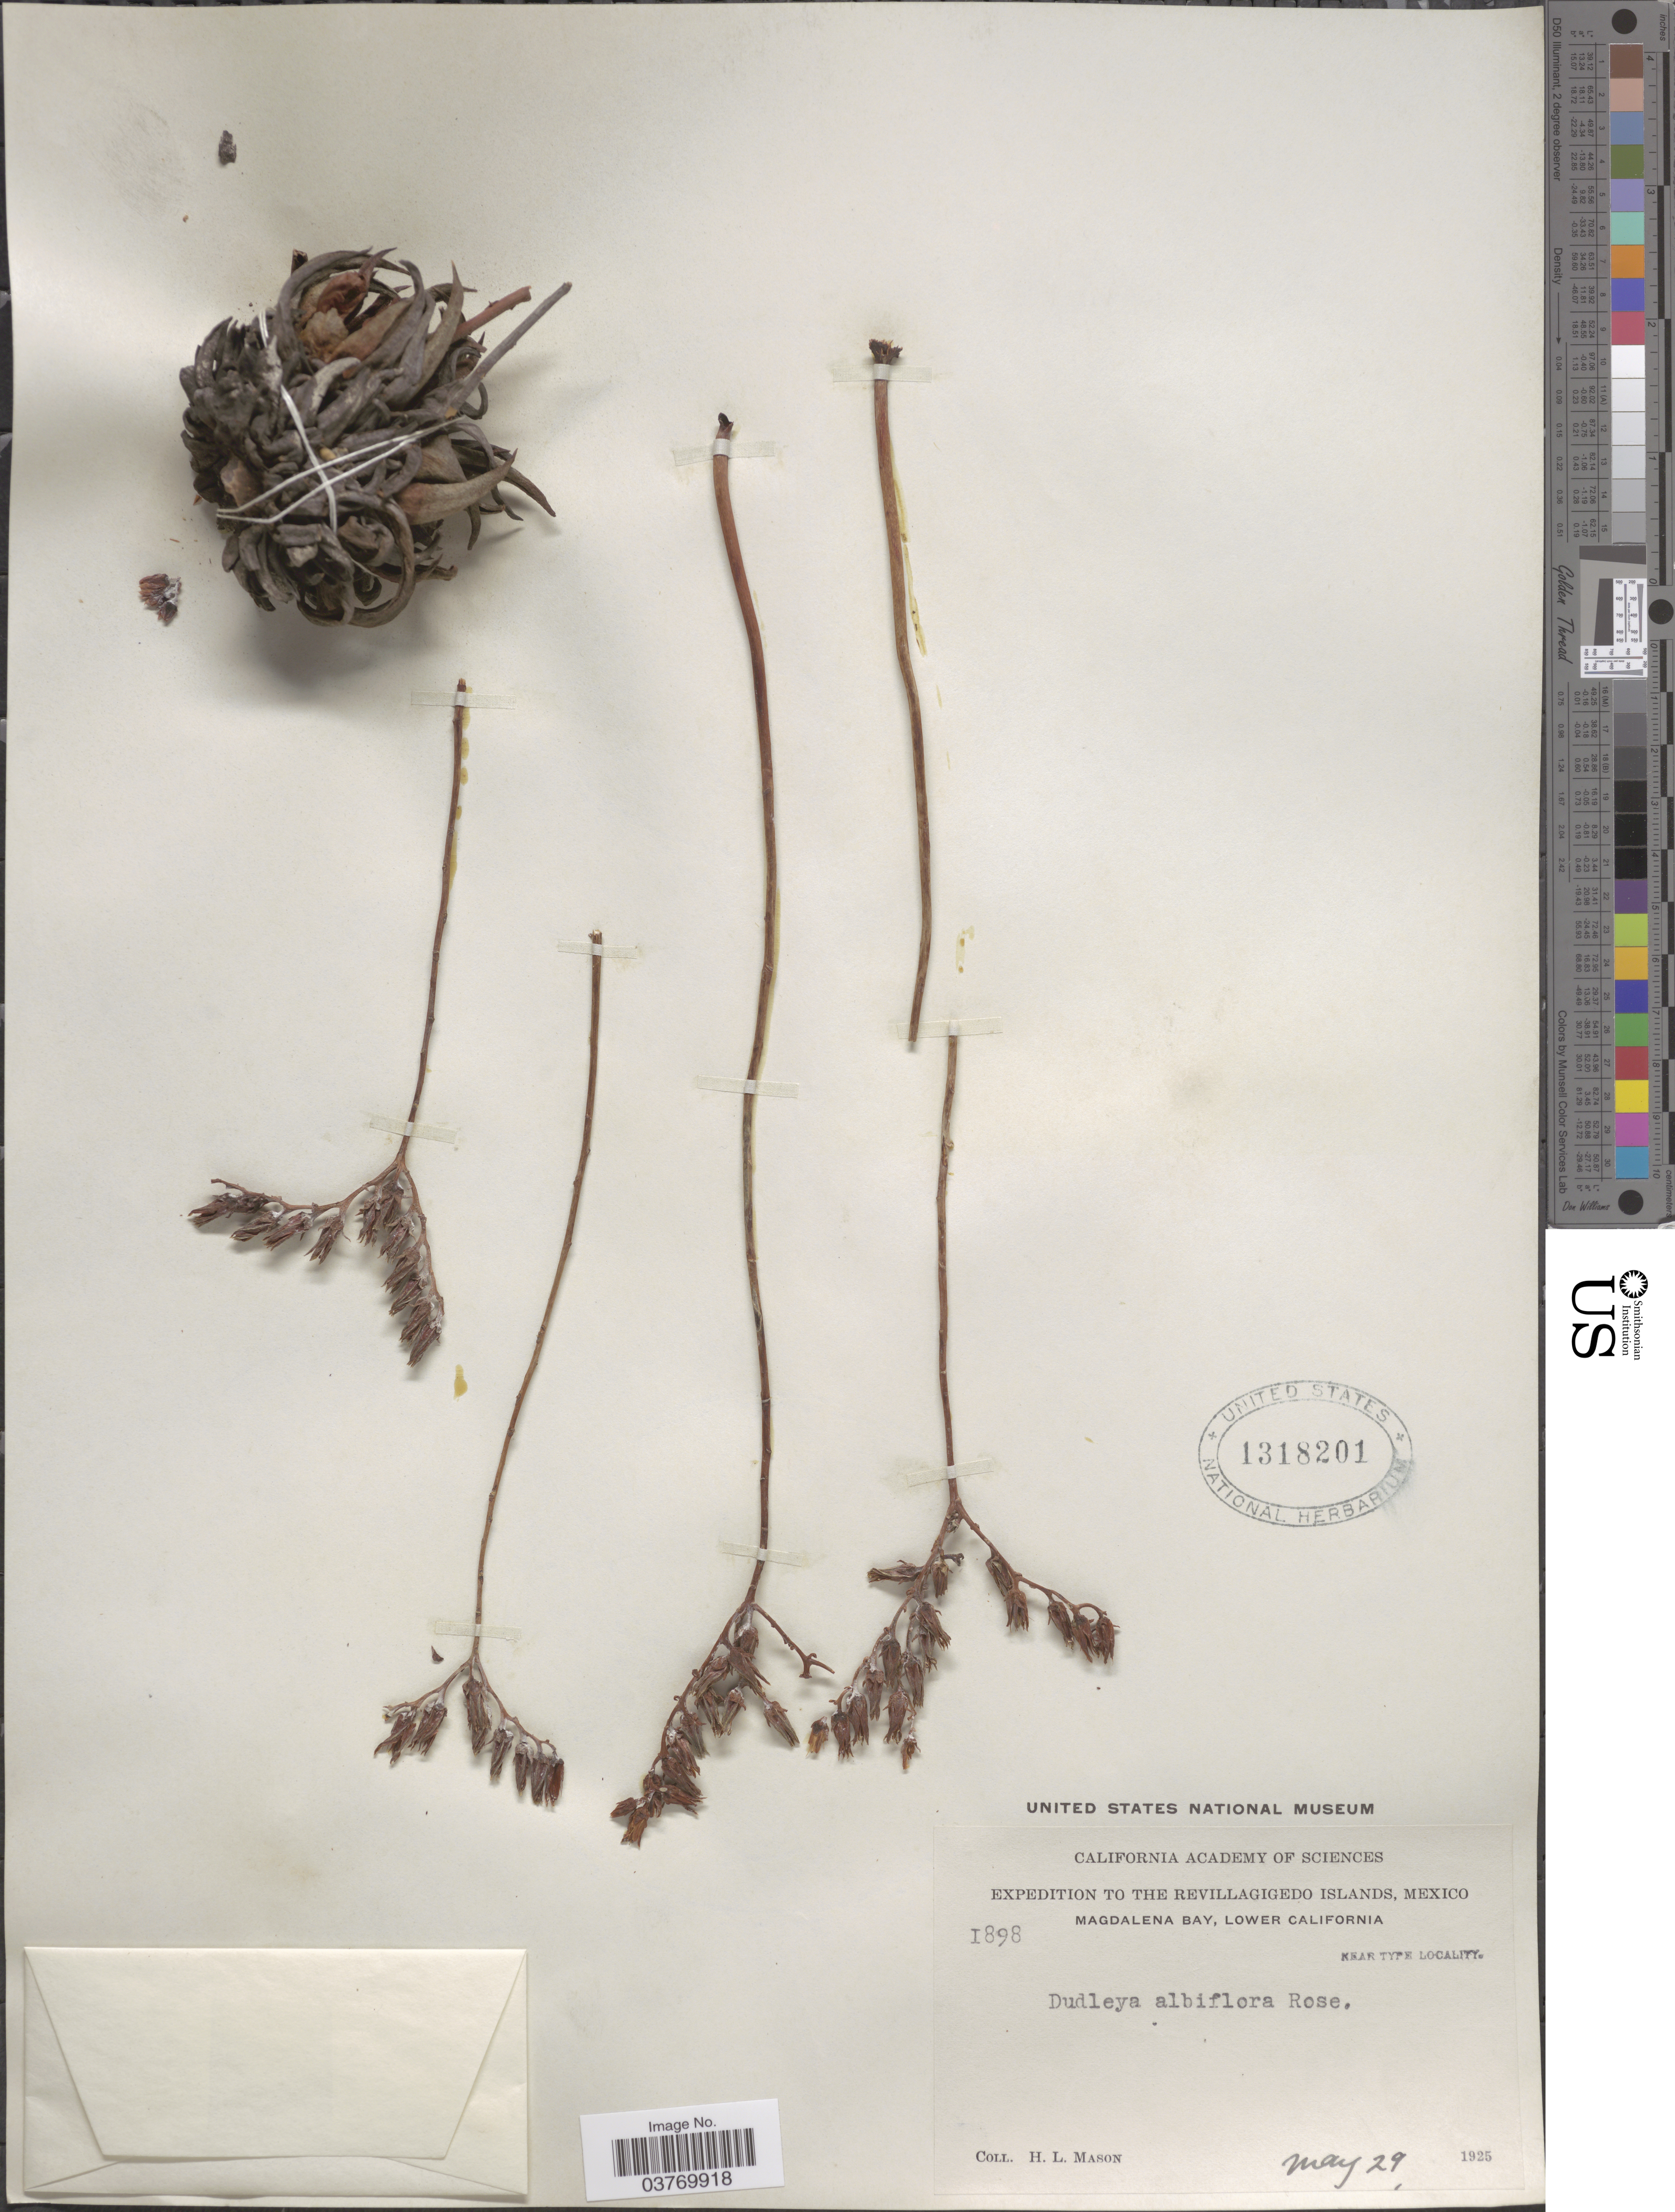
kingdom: Plantae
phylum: Tracheophyta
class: Magnoliopsida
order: Saxifragales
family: Crassulaceae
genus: Dudleya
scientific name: Dudleya albiflora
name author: Rose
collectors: H. L. Mason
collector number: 1898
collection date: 1925-05-29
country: Mexico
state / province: Baja California Sur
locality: Magdalena Bay. Lower California.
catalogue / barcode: US 1318201